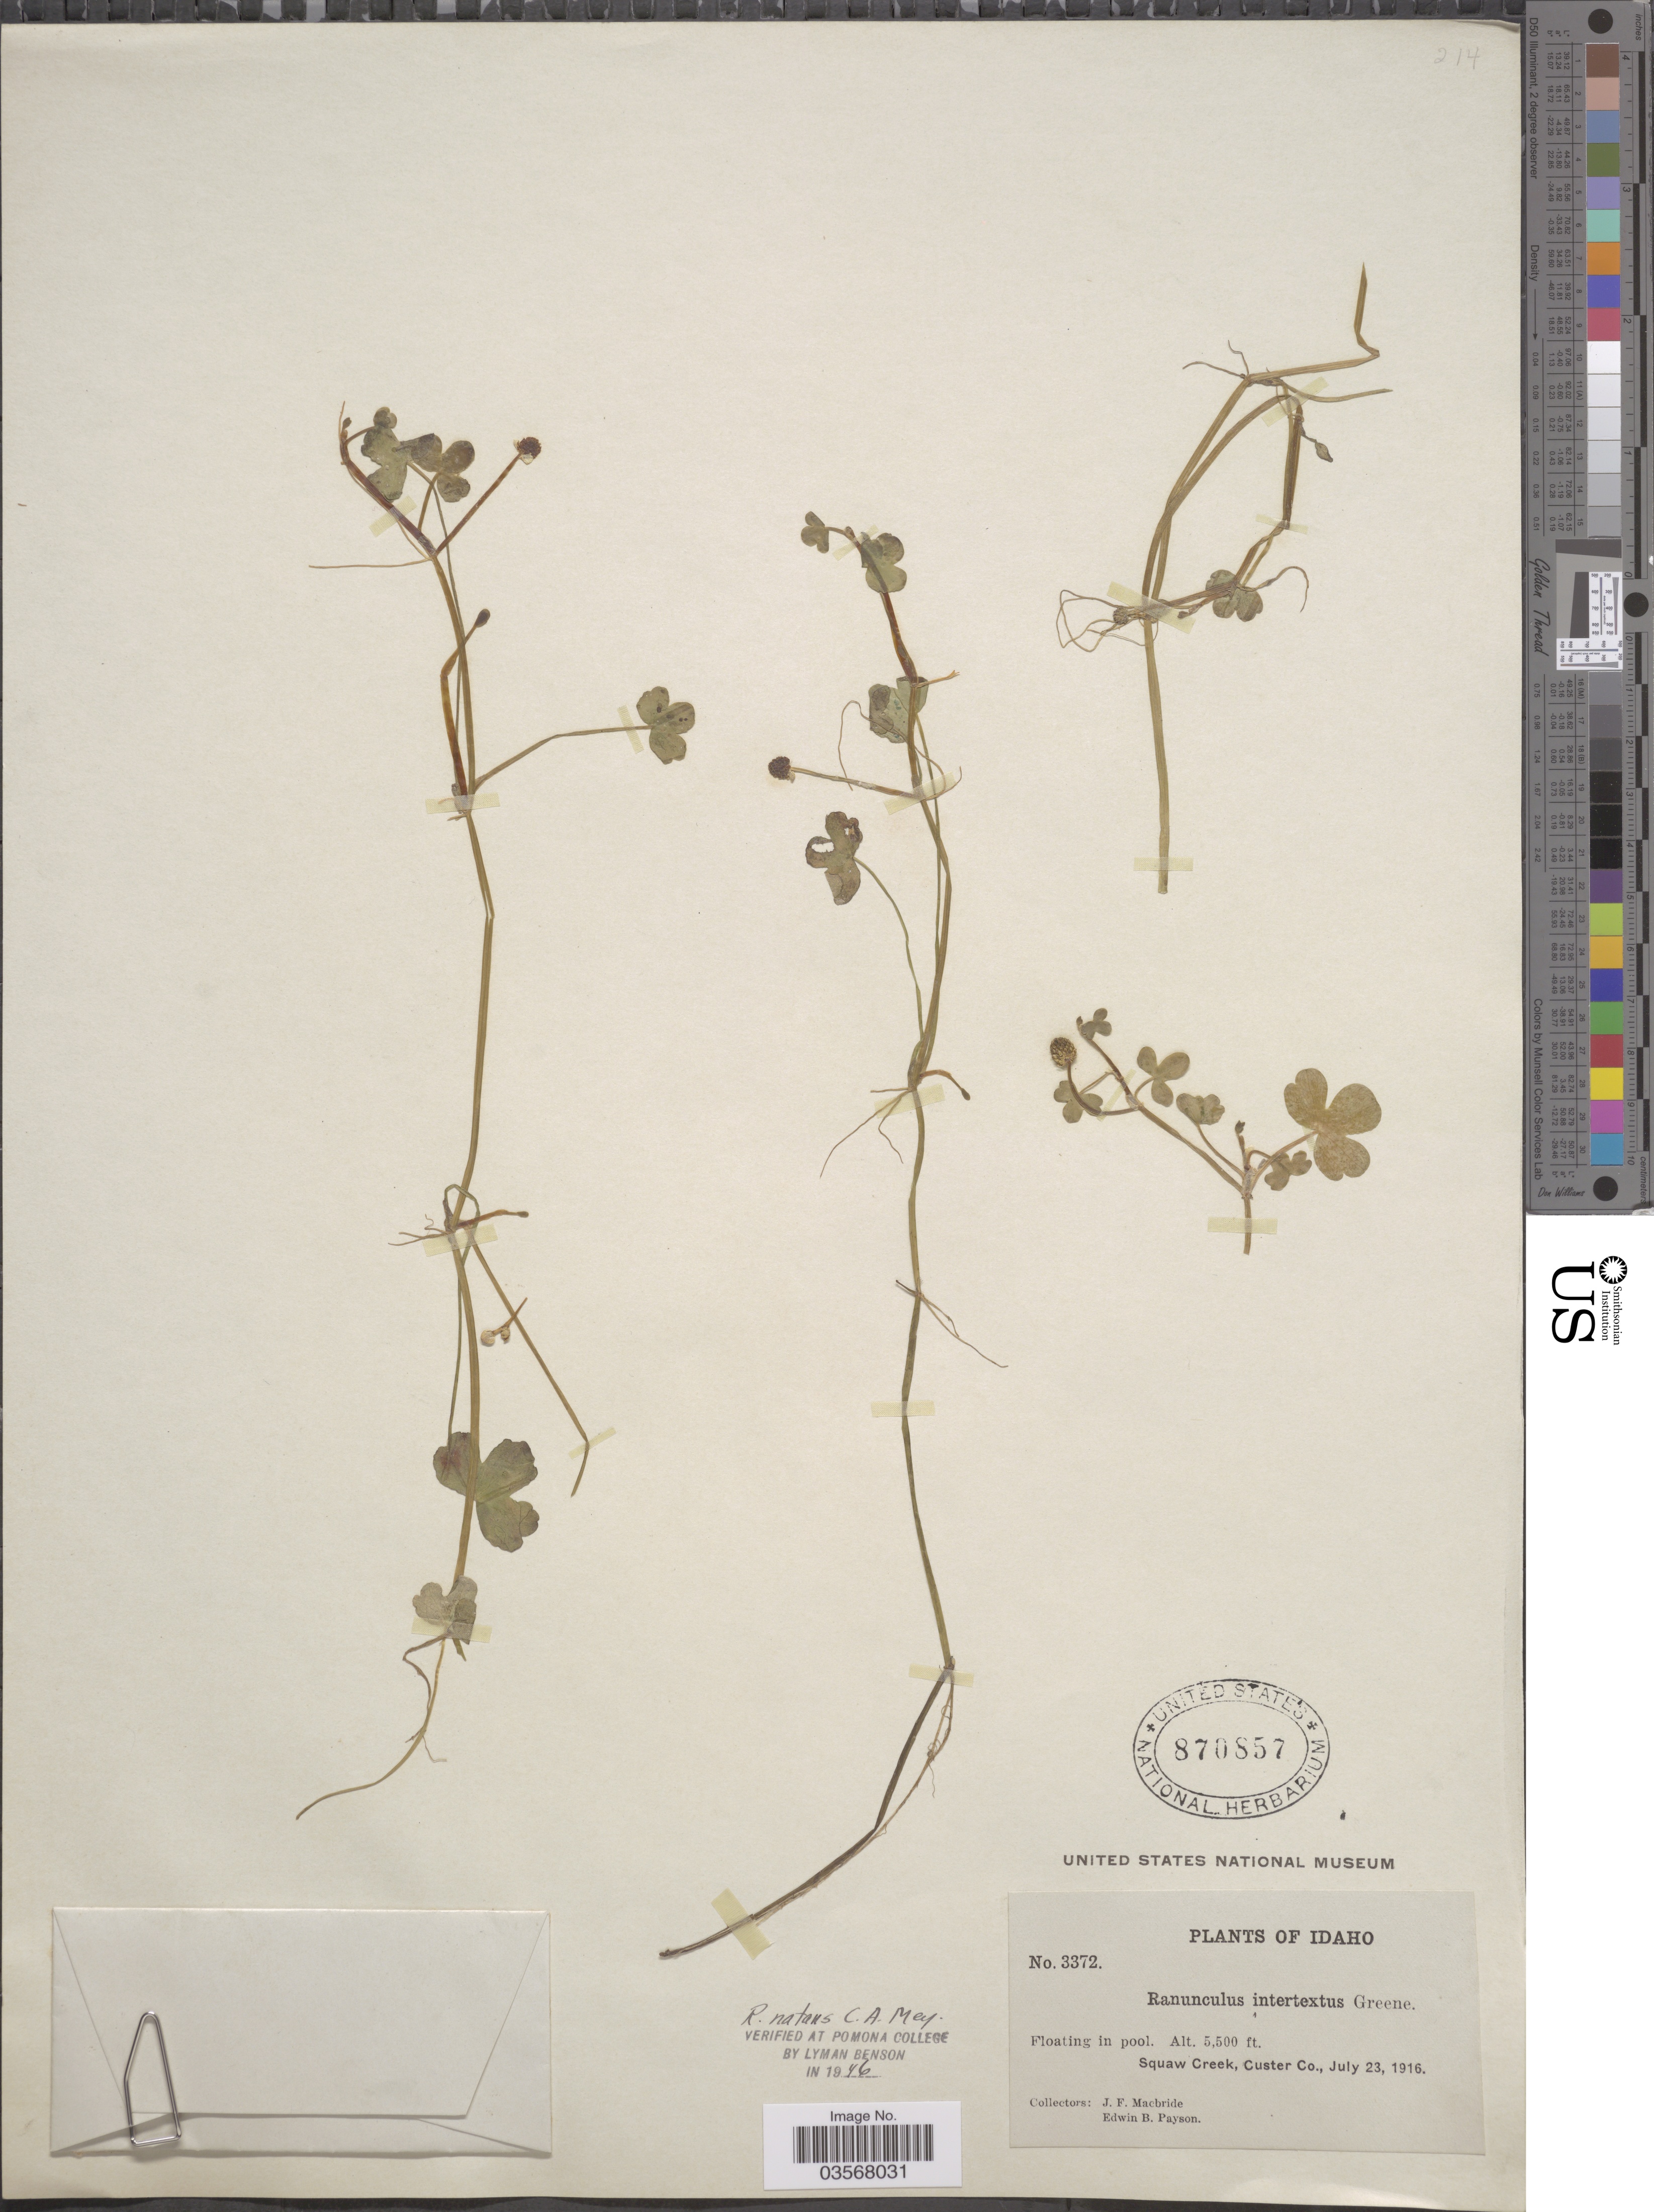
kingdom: Plantae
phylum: Tracheophyta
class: Magnoliopsida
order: Ranunculales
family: Ranunculaceae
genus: Ranunculus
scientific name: Ranunculus natans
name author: C.A. Mey.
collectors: J. F. Macbride & E. B. Payson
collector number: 3372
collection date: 1916-07-23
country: United States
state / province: Idaho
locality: Sqauw Creek, Custer Co.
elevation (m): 1676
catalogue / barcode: US 870857